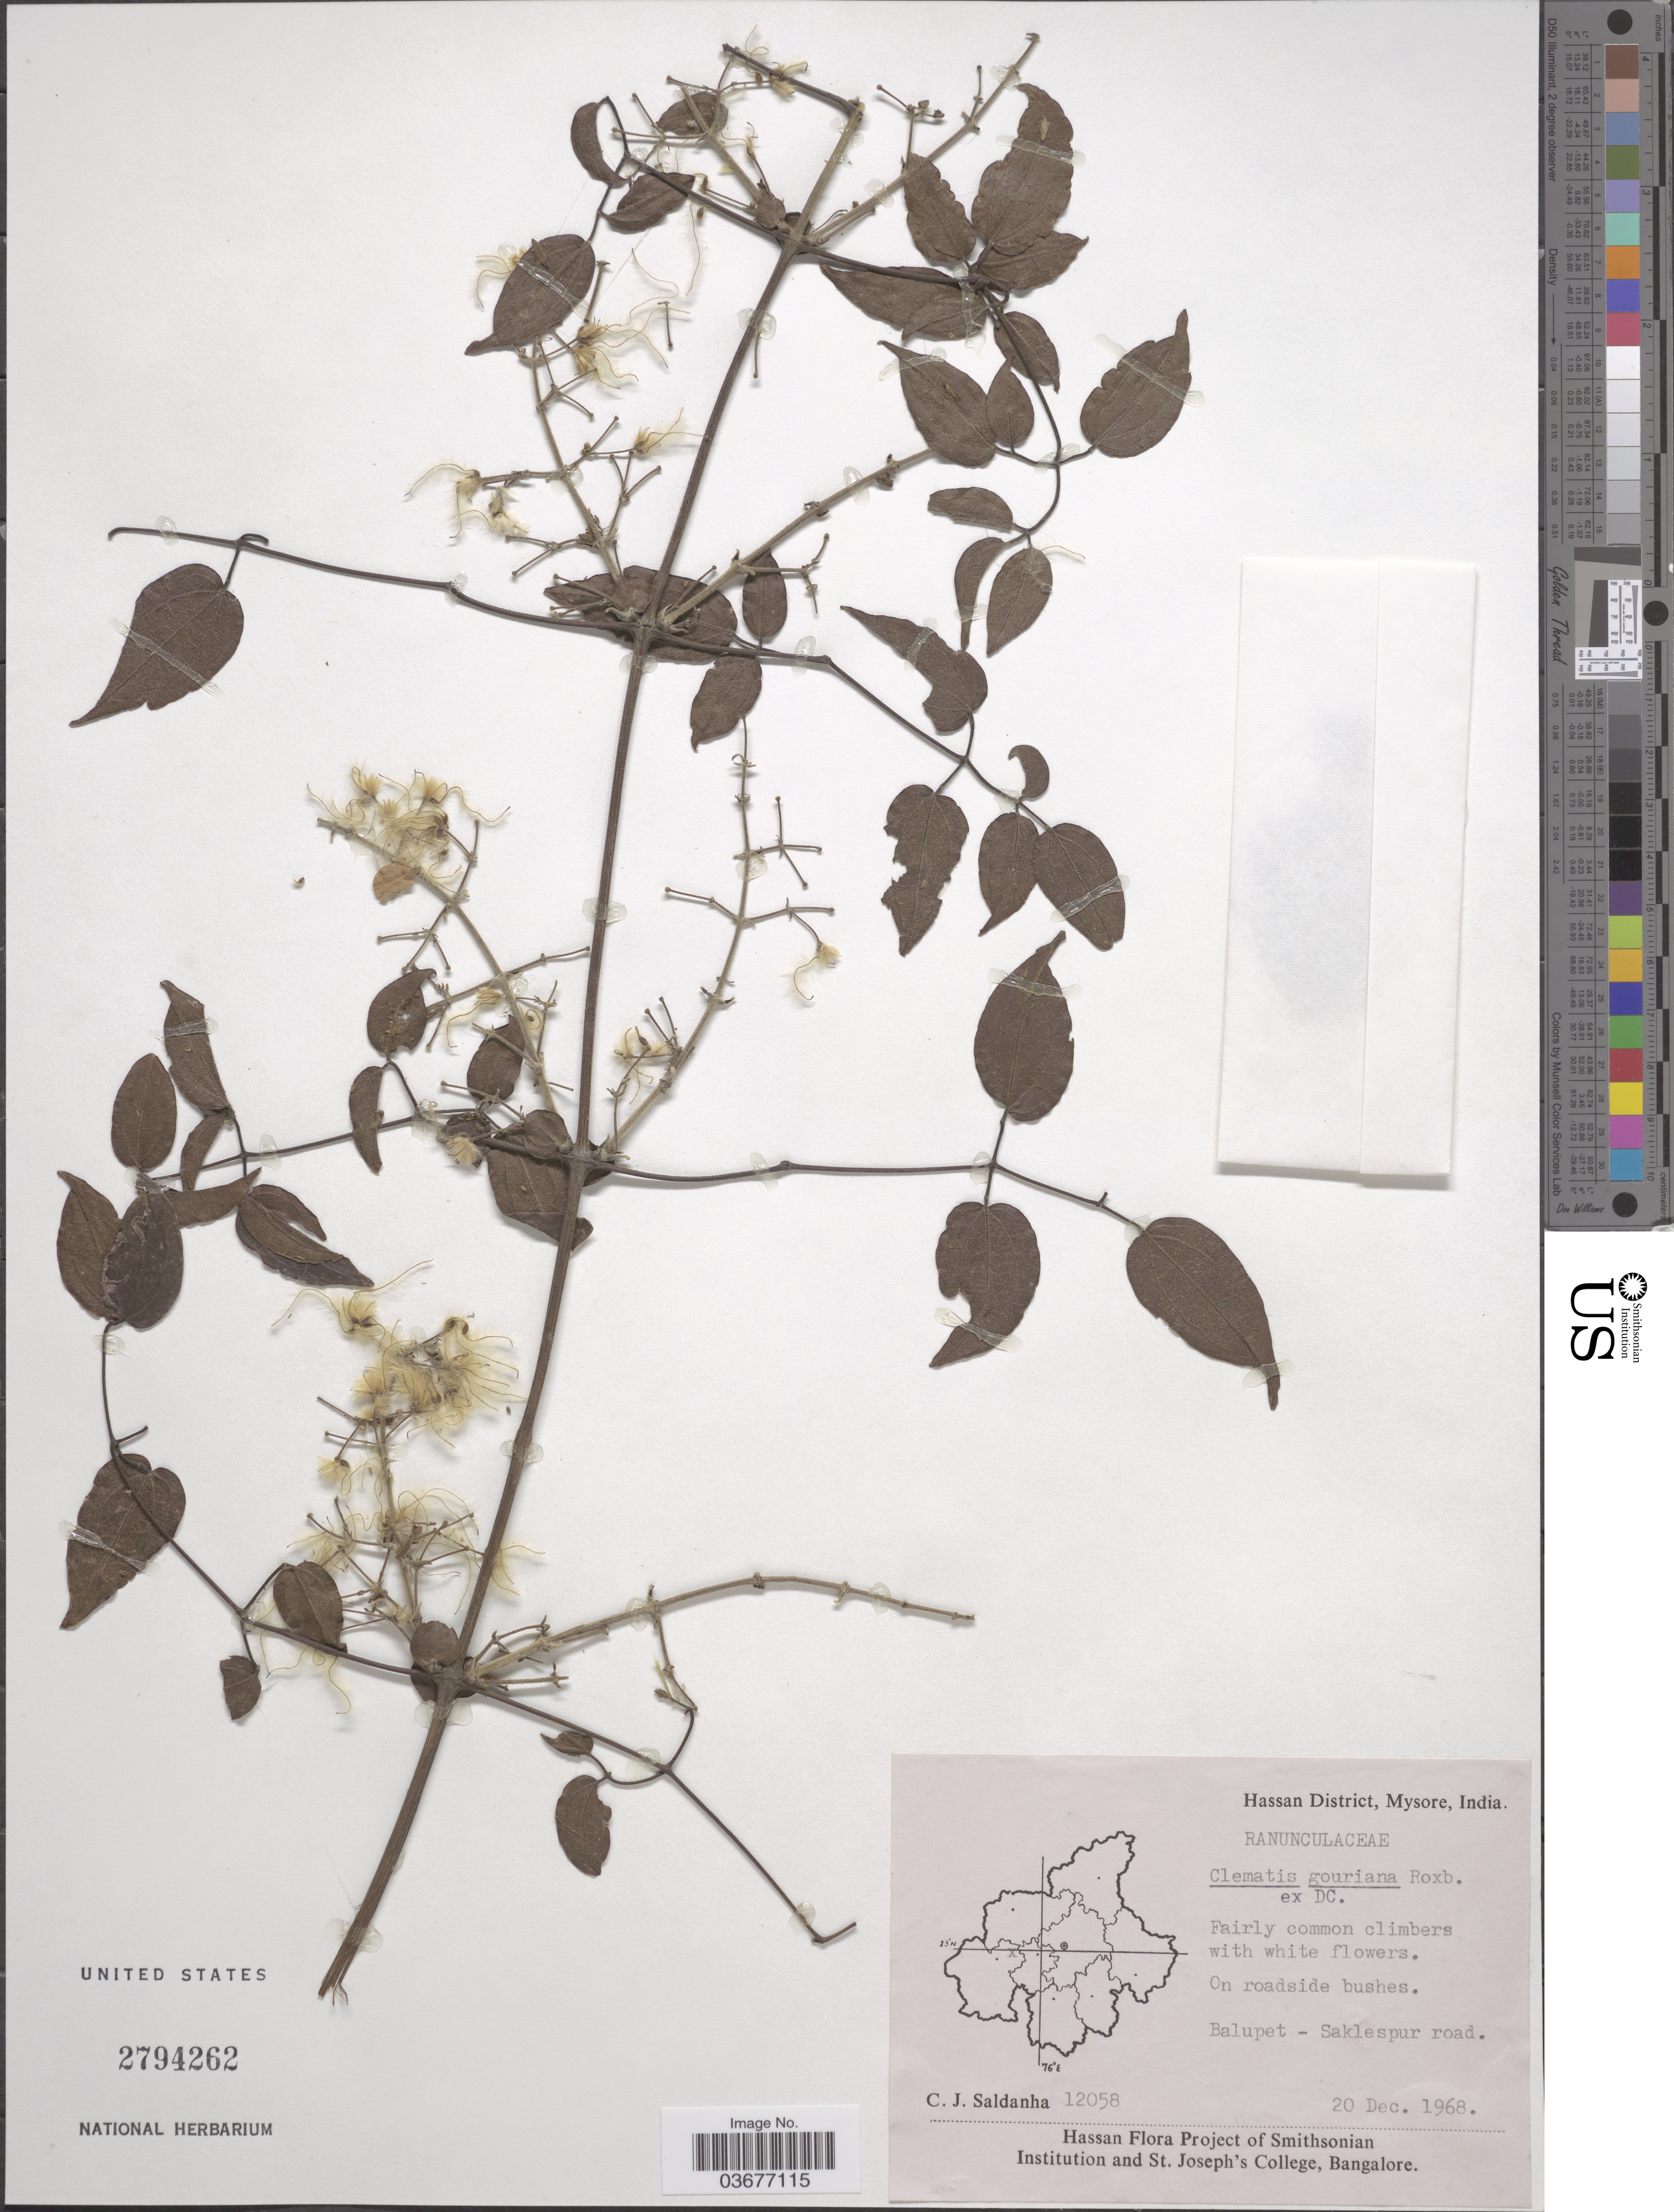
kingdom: Plantae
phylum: Tracheophyta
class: Magnoliopsida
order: Ranunculales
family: Ranunculaceae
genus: Clematis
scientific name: Clematis gouriana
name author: Roxb. ex DC.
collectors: C. J. Saldanha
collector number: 12058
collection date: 1968-12-20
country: India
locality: Hassan District, Mysore. Balupet-Saklespur road.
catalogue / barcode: US 2794262